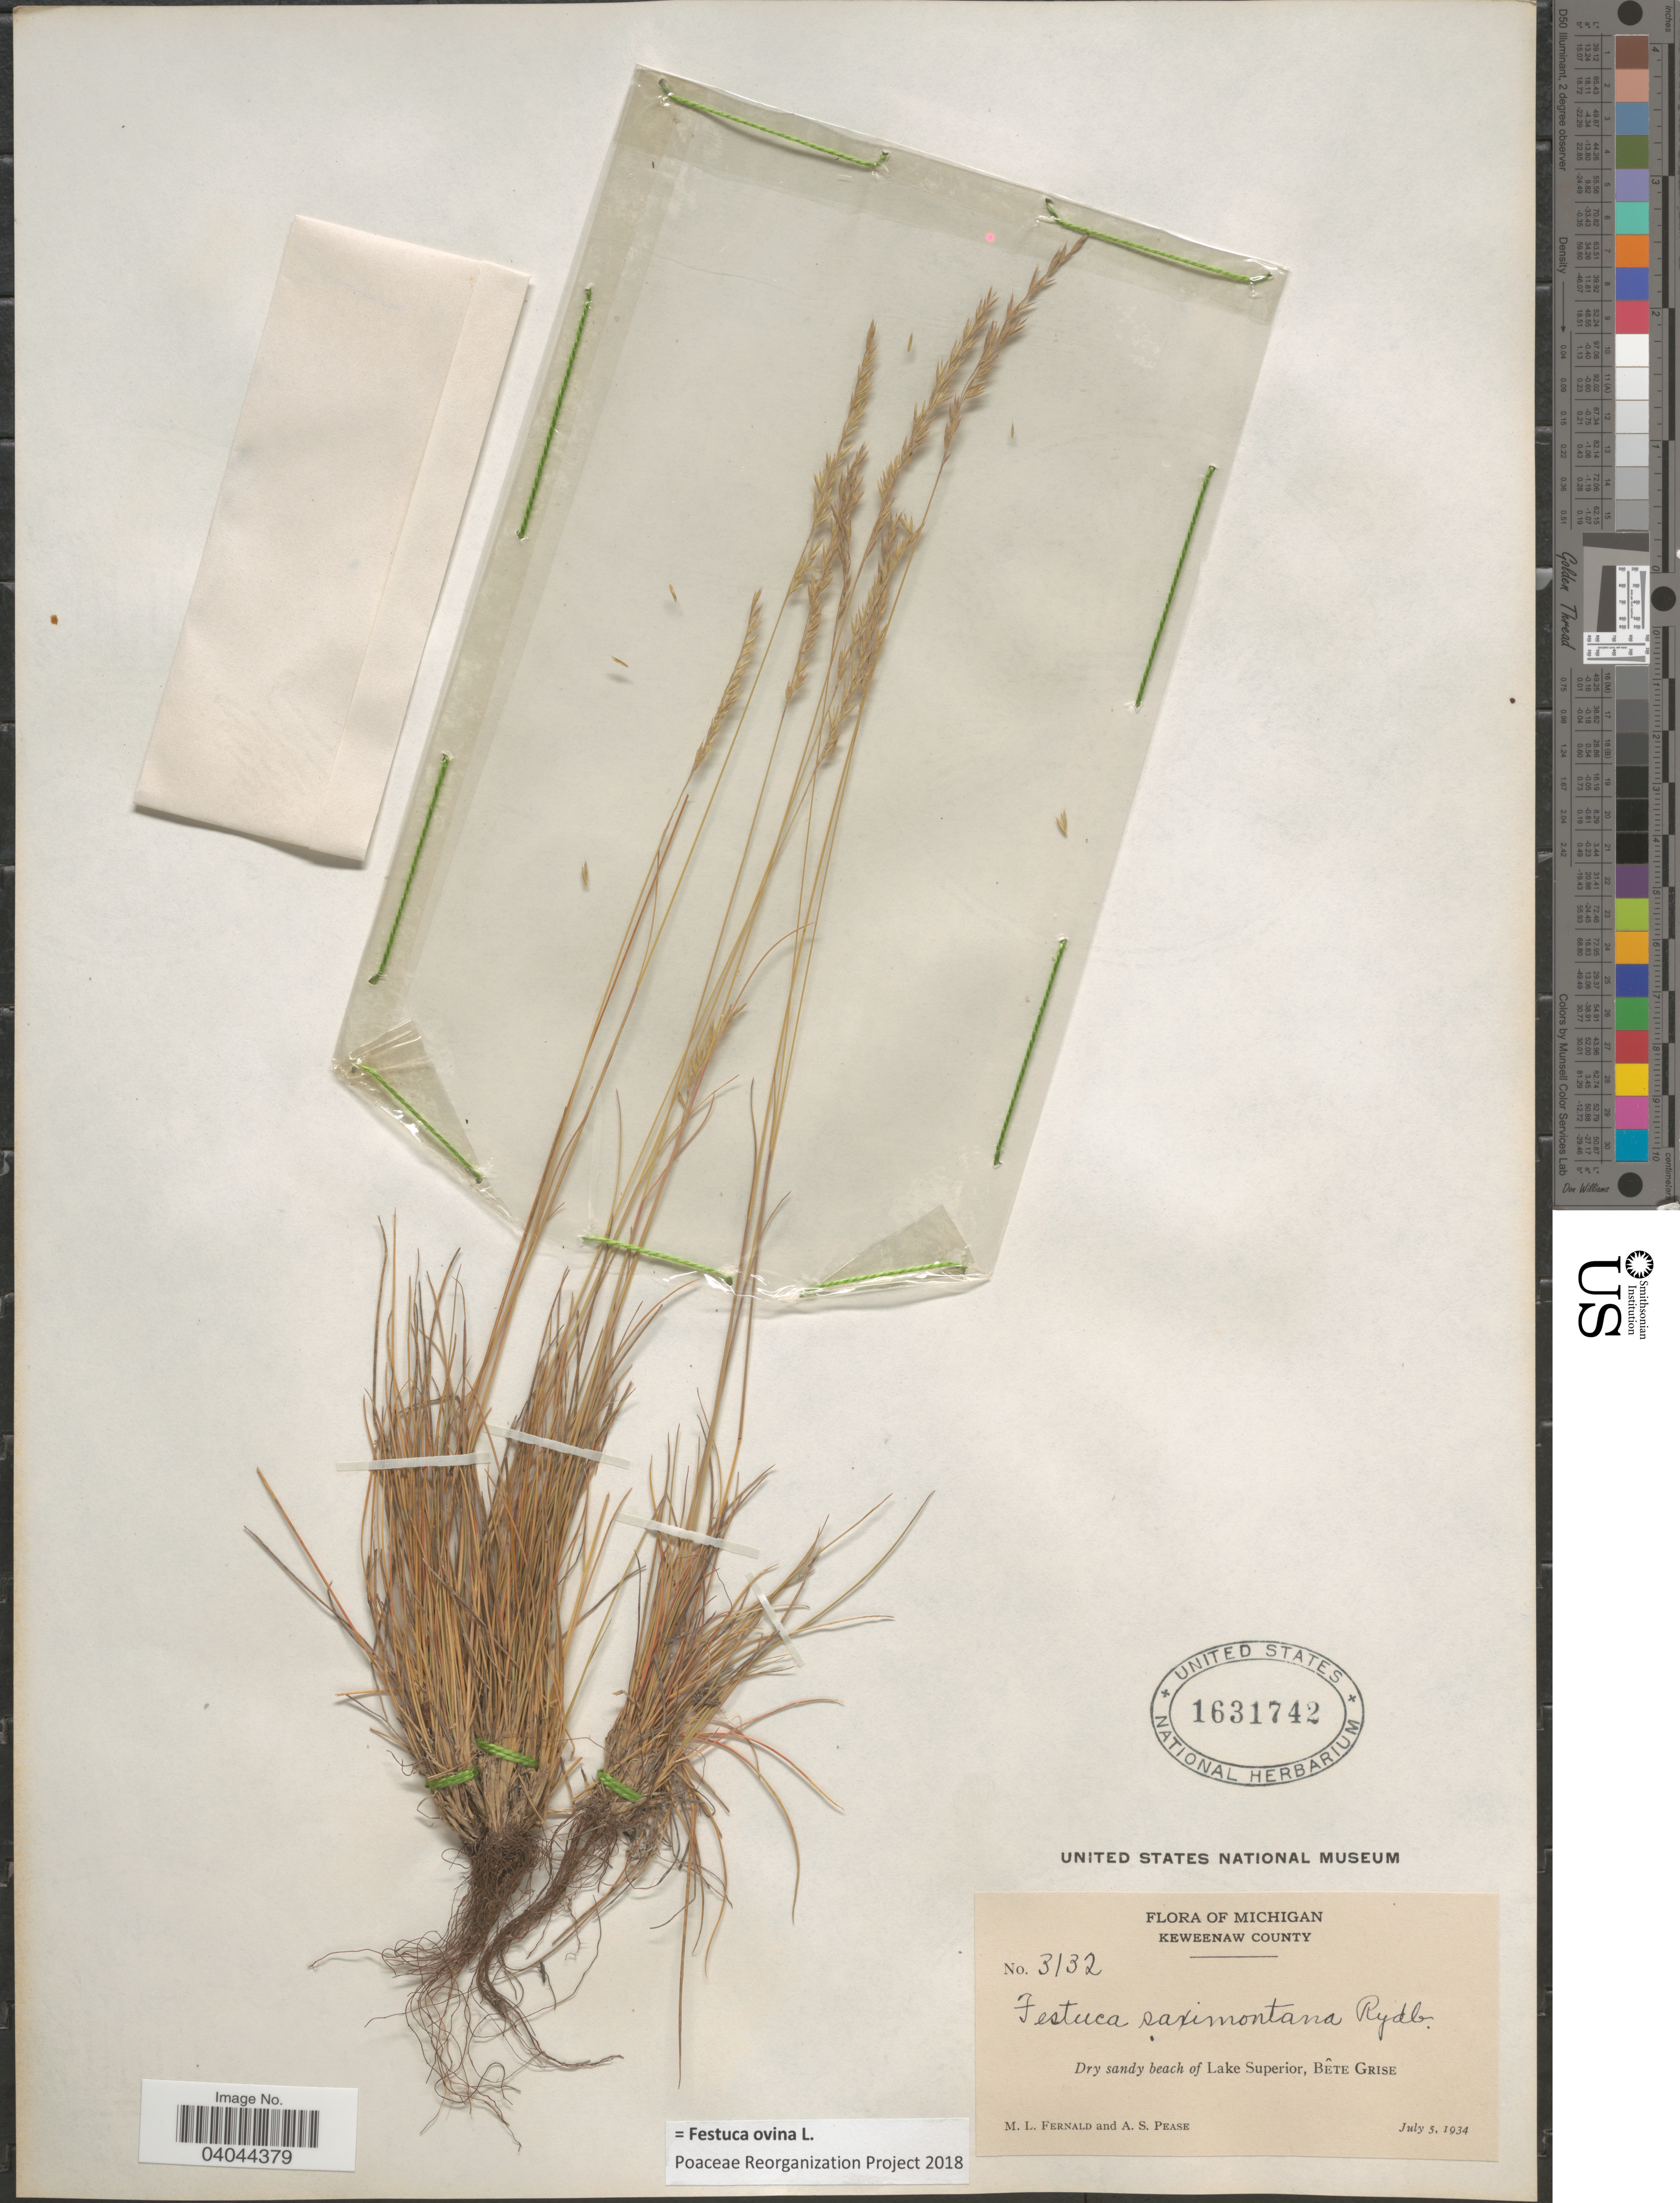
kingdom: Plantae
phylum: Tracheophyta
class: Liliopsida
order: Poales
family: Poaceae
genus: Festuca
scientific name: Festuca ovina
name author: L.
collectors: M. L. Fernald & A. S. Pease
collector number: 3132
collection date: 1934-07-05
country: United States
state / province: Michigan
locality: Keweenaw County. Dry sandy beach of Lake Superior, Bête Grise.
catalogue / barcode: US 1631742